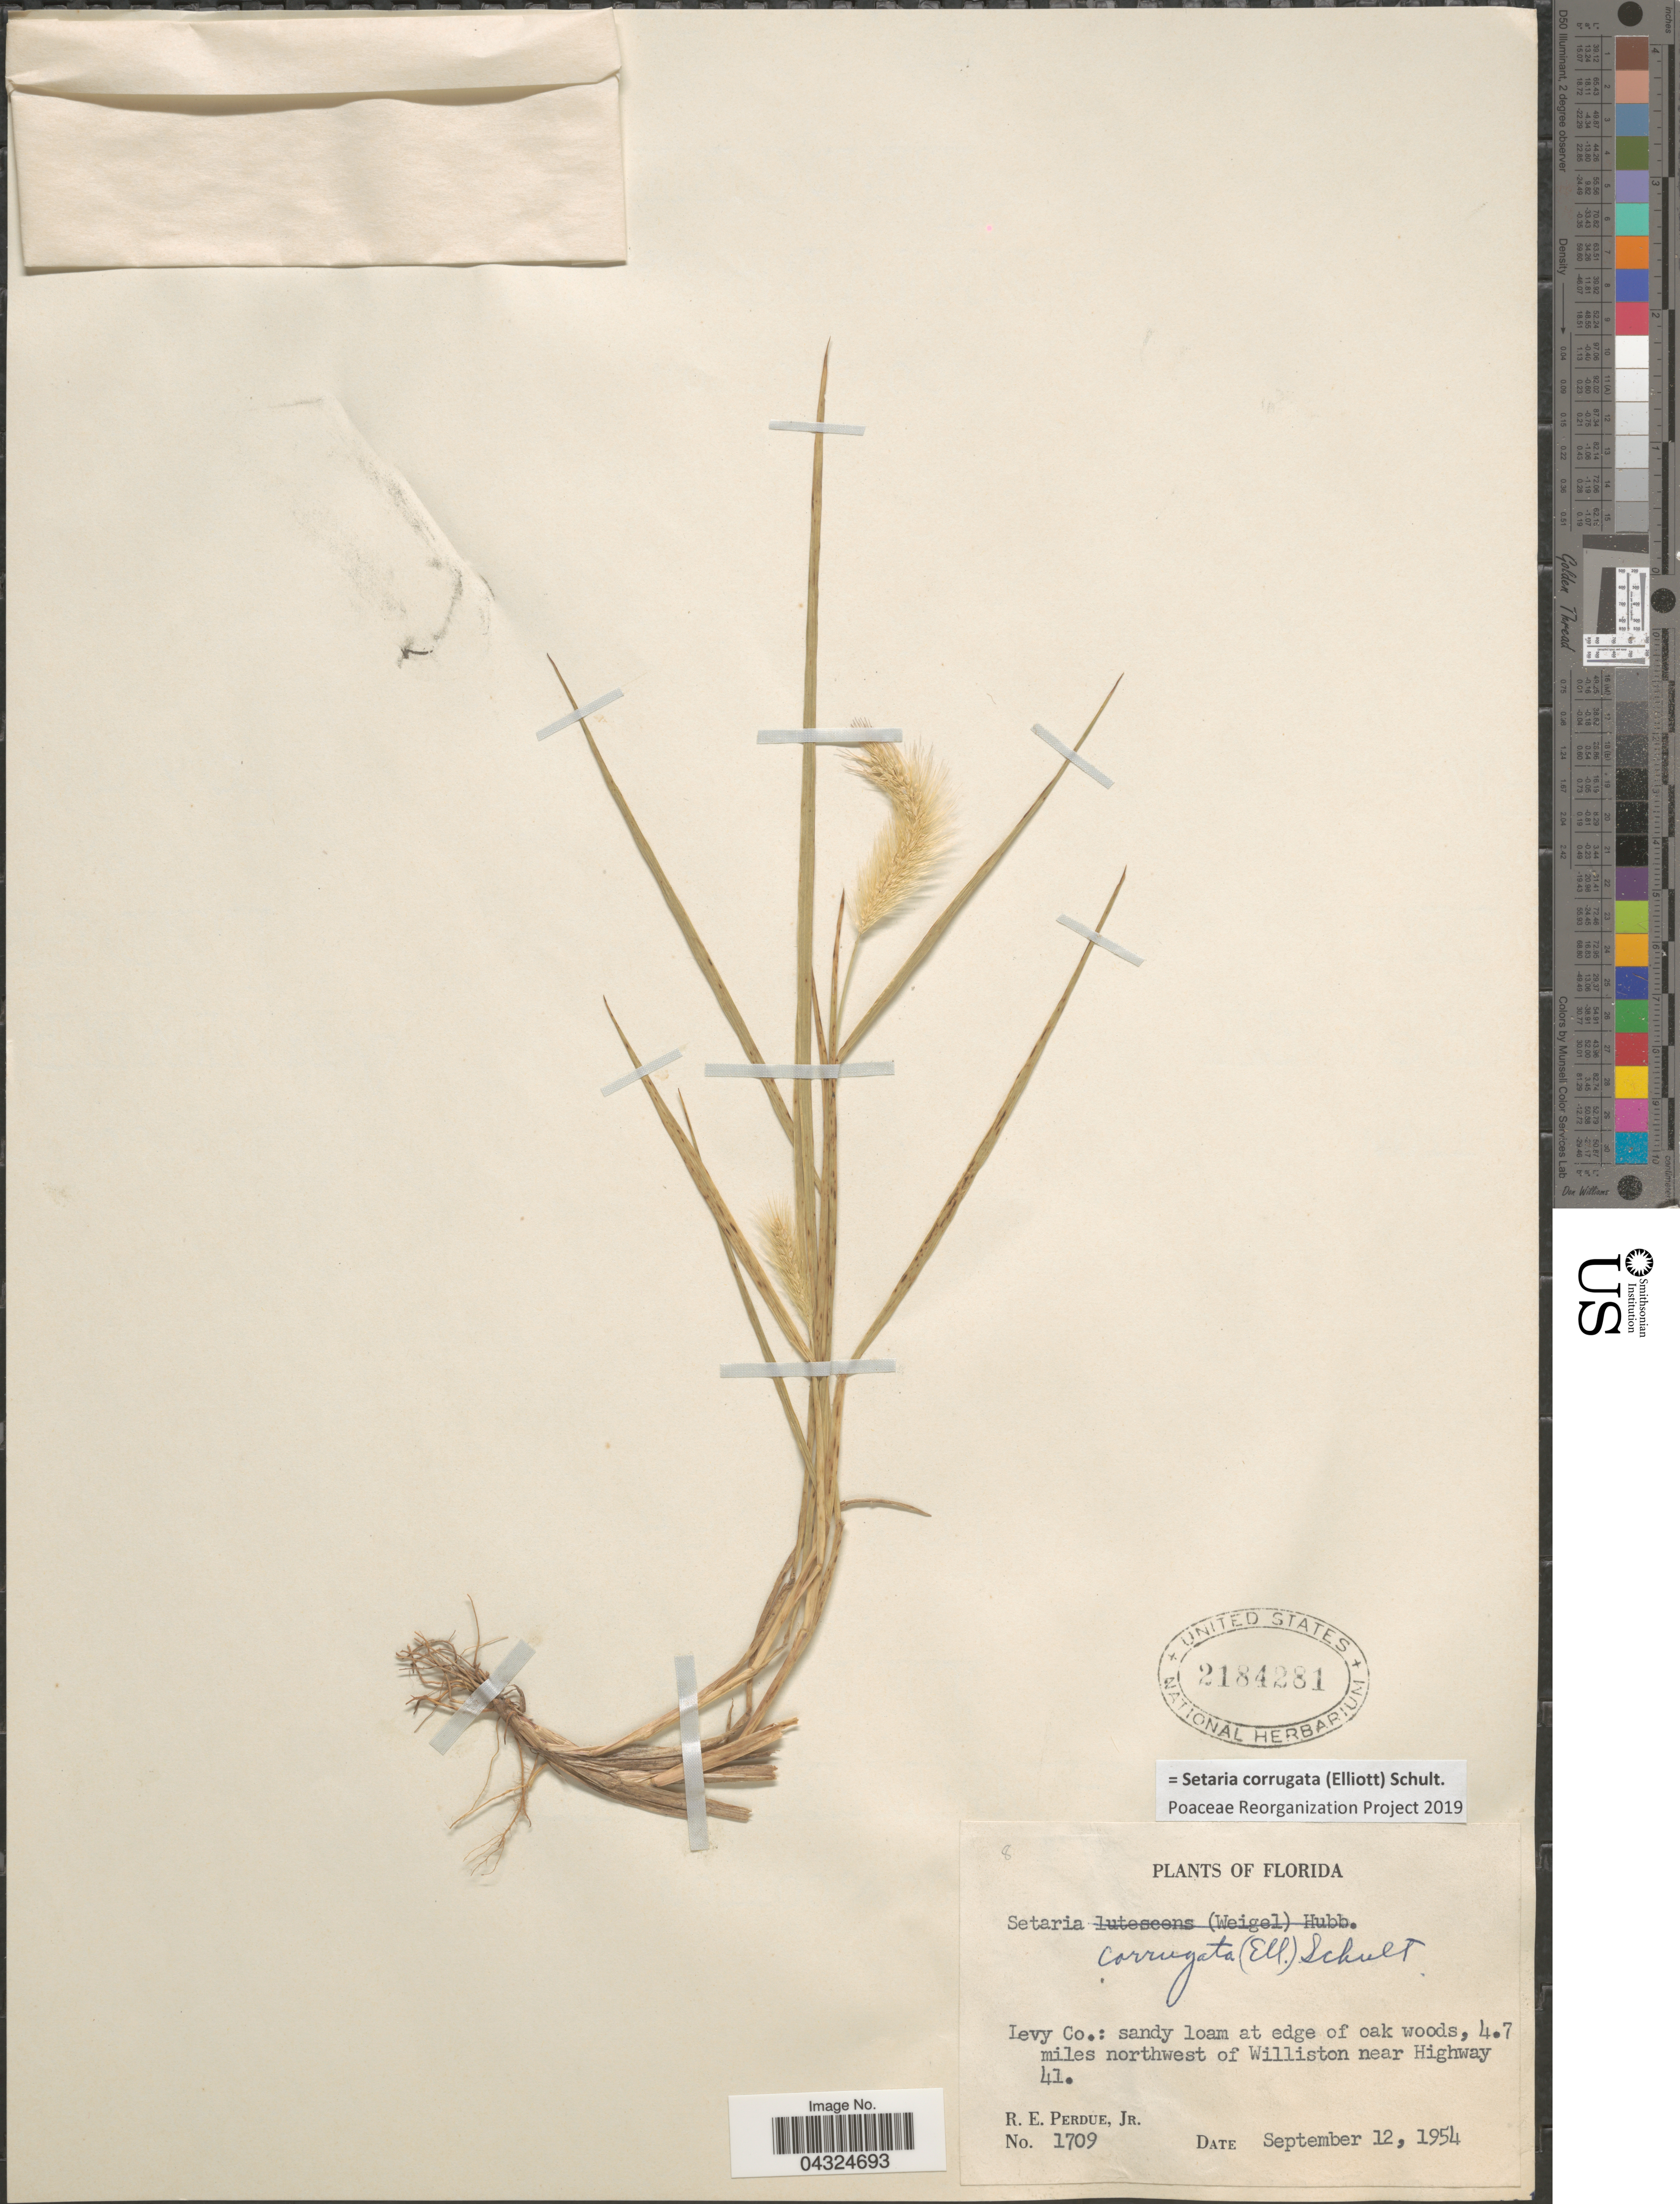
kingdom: Plantae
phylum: Tracheophyta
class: Liliopsida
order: Poales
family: Poaceae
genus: Setaria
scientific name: Setaria corrugata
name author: (Elliott) Schult.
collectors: R. E. Perdue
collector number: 1709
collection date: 1954-09-12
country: United States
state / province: Florida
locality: Levy Co.: sandy loam at edge of oak woods, 4.7 miles northwest of Williston near Highway 41.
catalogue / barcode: US 2184281